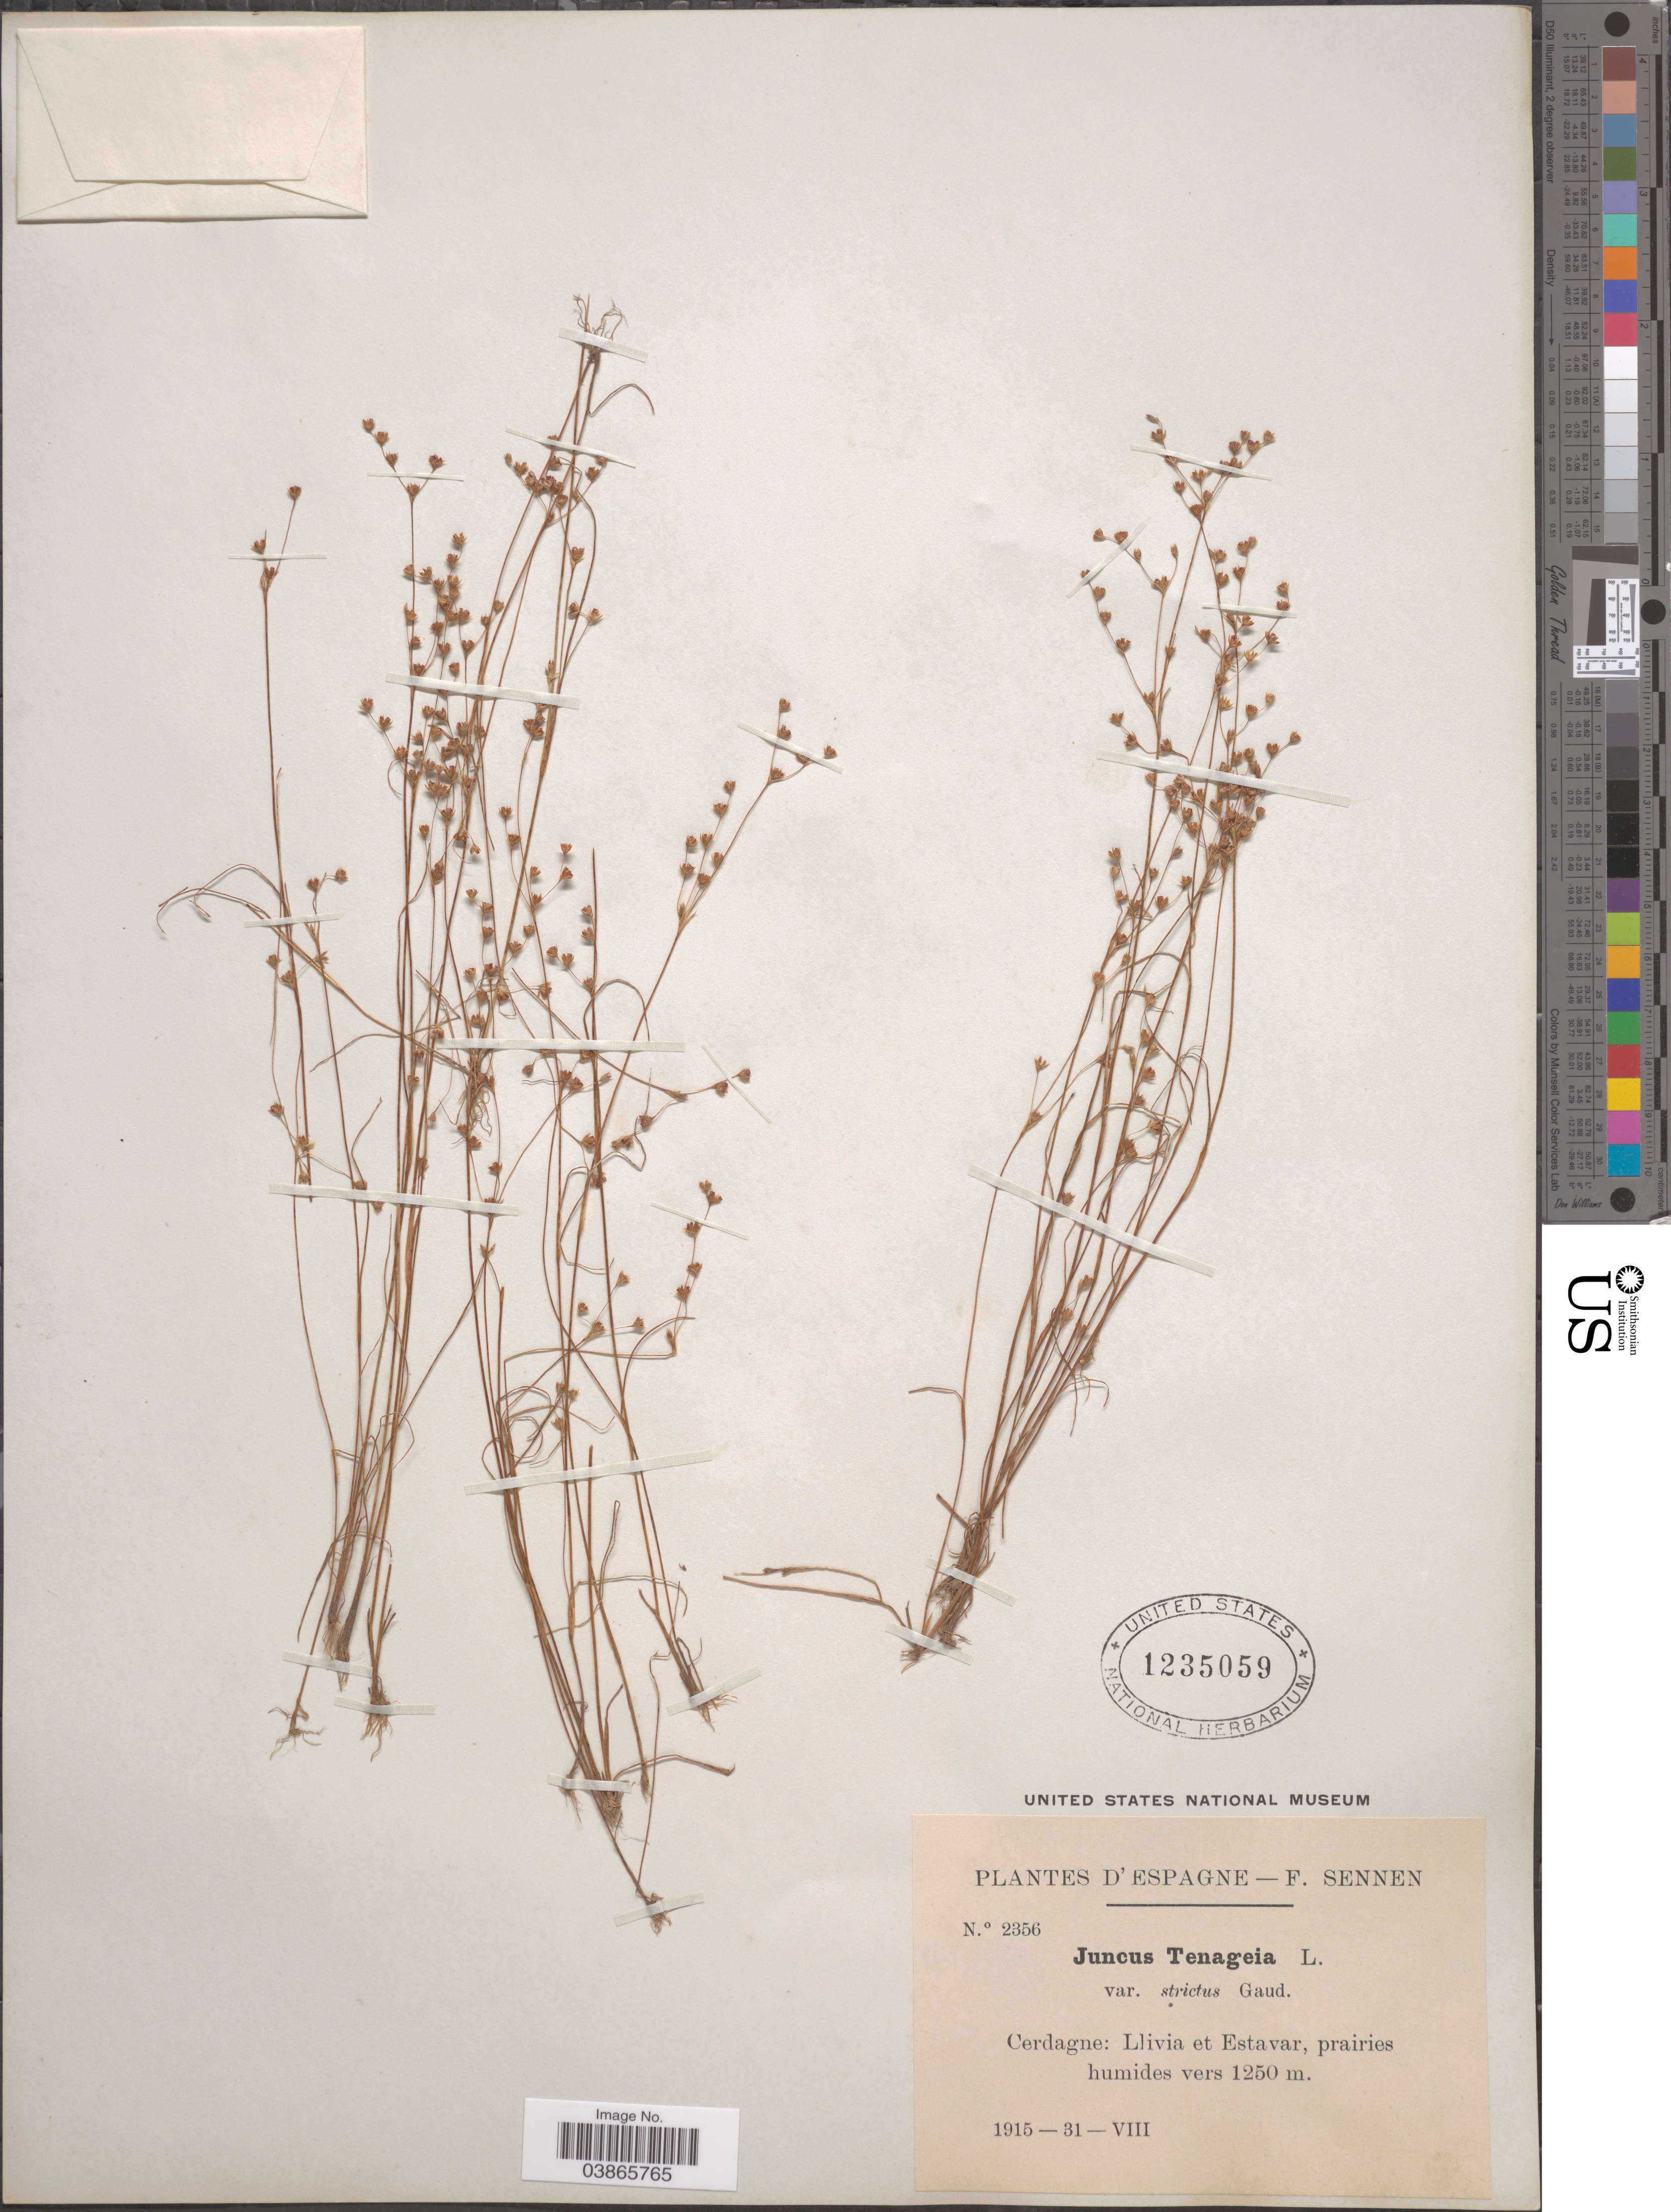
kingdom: Plantae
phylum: Tracheophyta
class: Liliopsida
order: Poales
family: Juncaceae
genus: Juncus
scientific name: Juncus tenageia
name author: Ehrh. ex L. f.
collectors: E. Sennen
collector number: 2356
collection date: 1915-08-31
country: Spain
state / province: Islas Baleares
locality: Espagne. Cerdagne: Llivia et Estavar, prairies humides.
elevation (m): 1250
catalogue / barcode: US 1235059